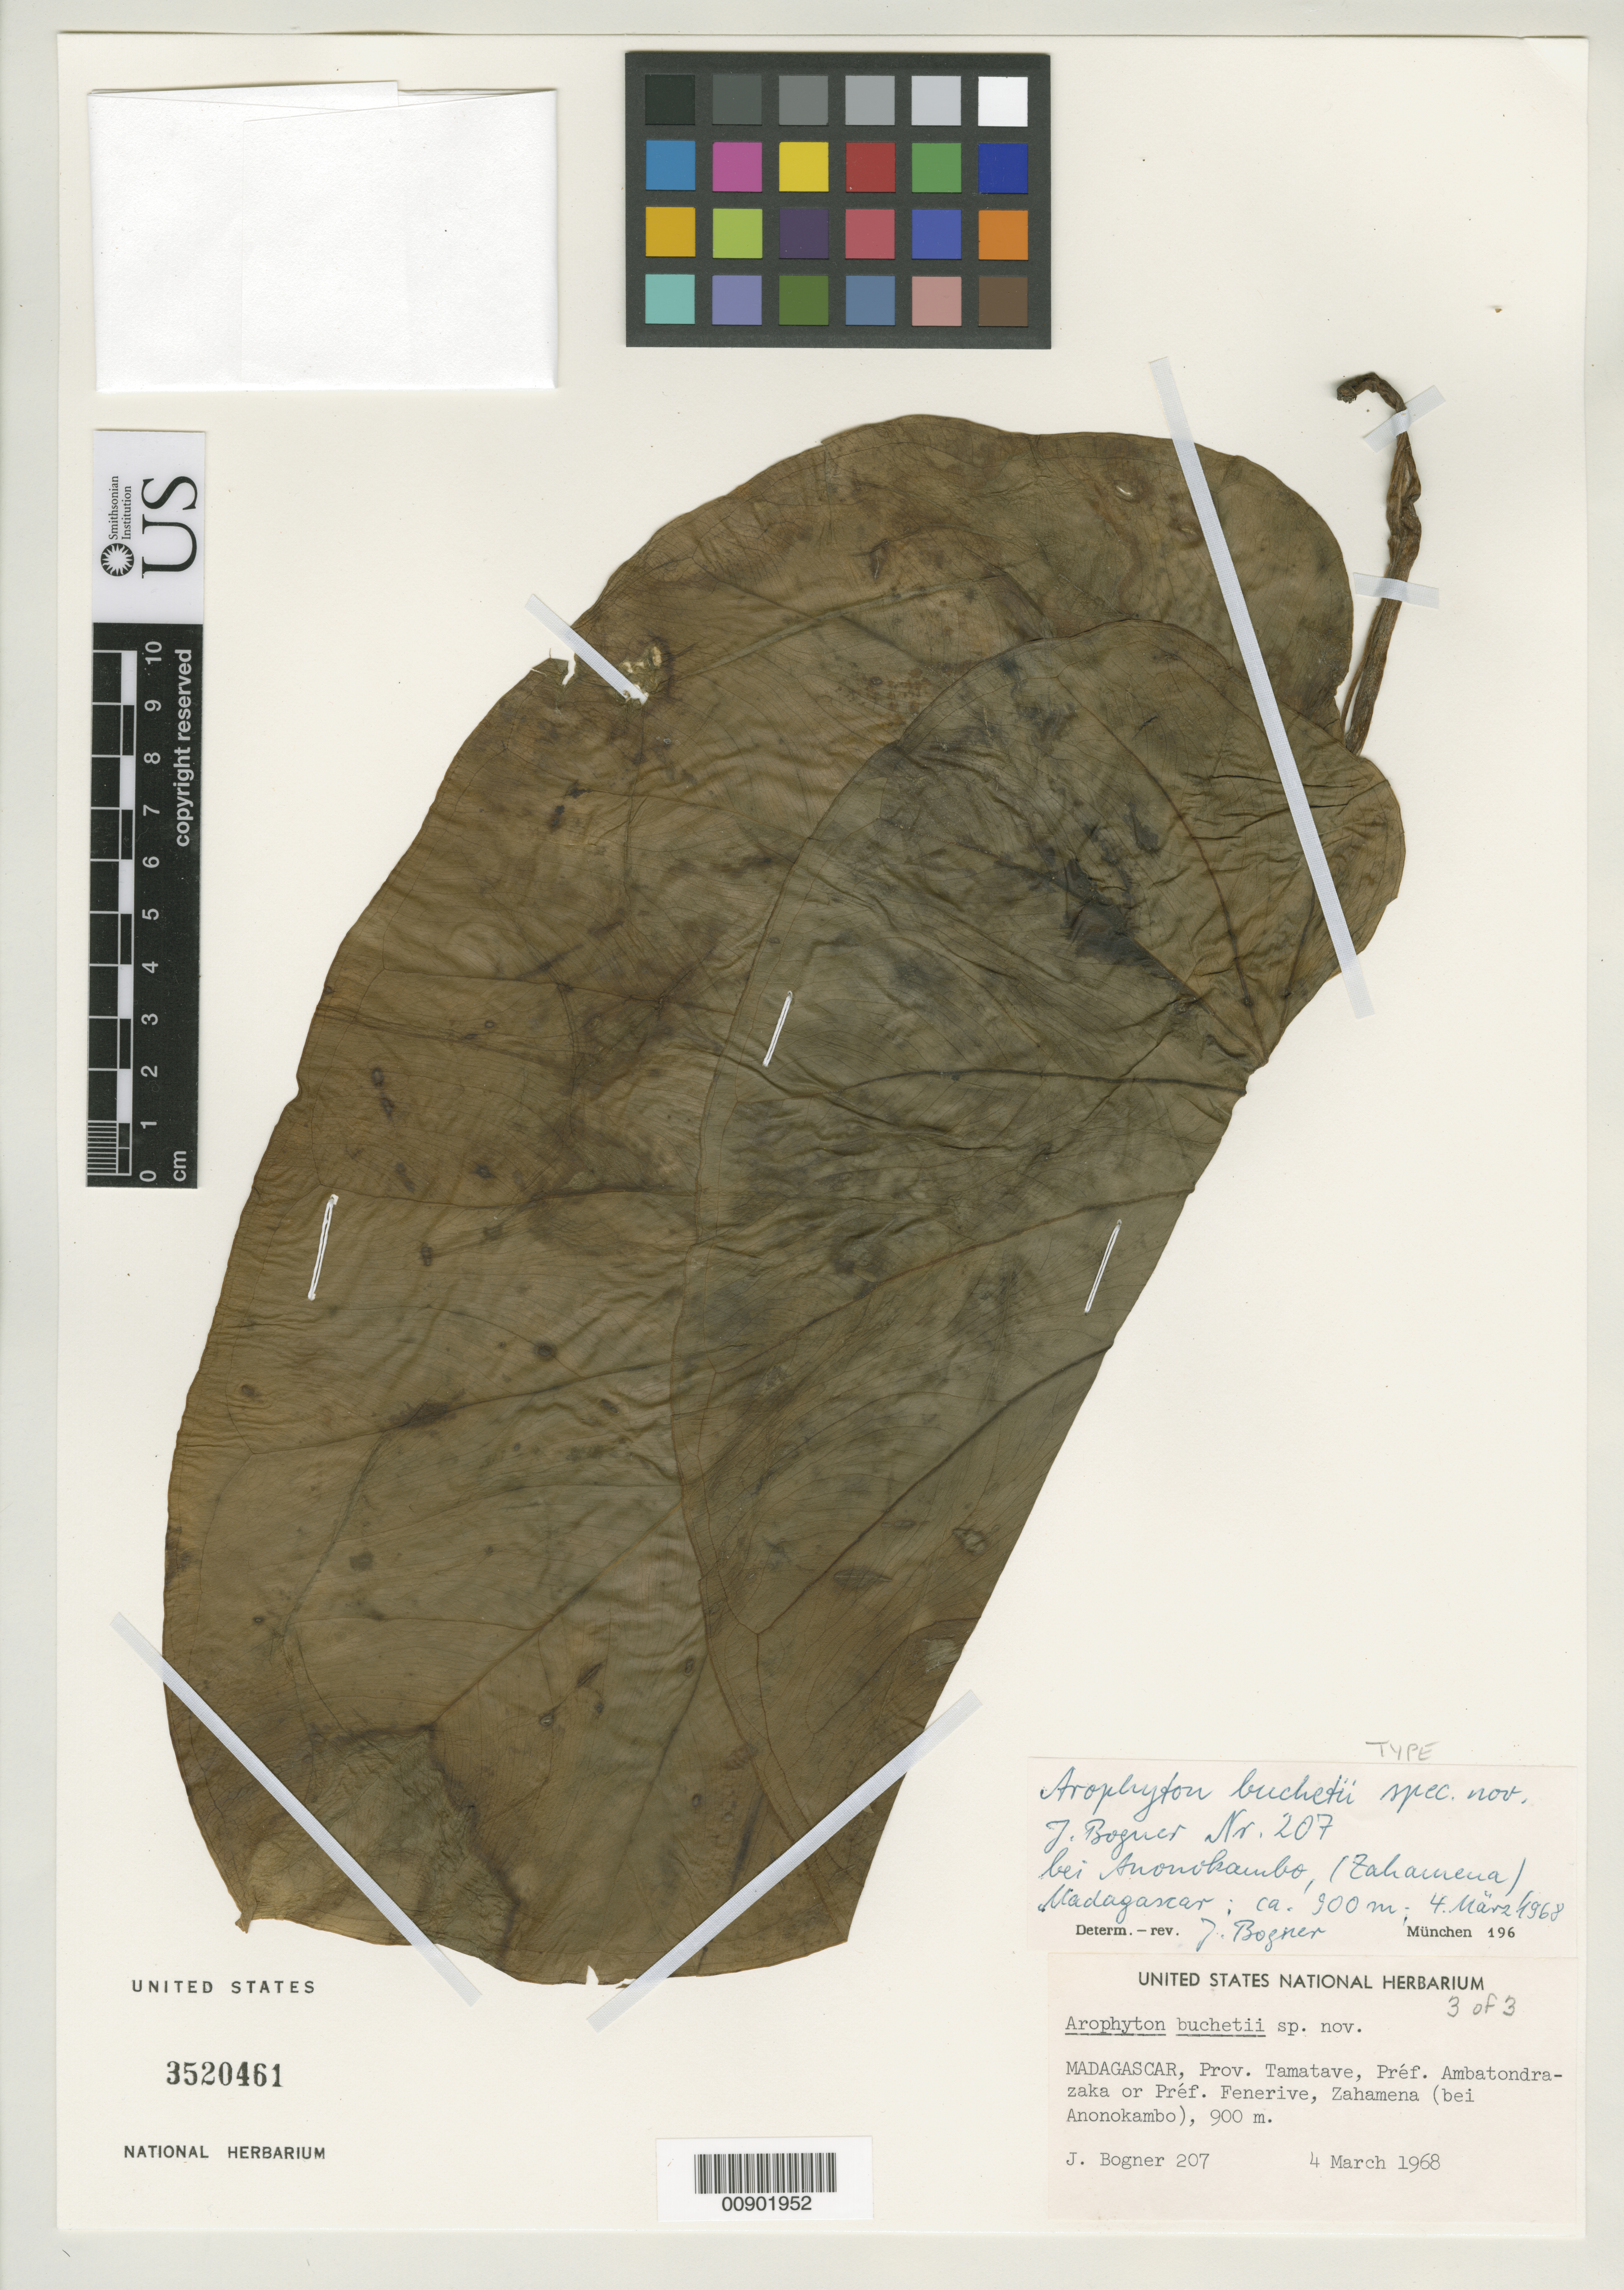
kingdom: Plantae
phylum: Tracheophyta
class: Liliopsida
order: Alismatales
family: Araceae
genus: Arophyton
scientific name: Arophyton buchetii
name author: Bogner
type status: Isotype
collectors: J. Bogner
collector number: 207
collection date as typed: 04 Mar 1968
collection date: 1968-03-04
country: Madagascar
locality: Prov. Tamatave, Préf. Ambatondrazaka or Préf. Fenerive, Zahamena (bei Anonokambo).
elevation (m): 900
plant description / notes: Possibly the holotype? Protologue cites holotype at US but none of several duplicates at US was annotated as such by the author and the protologue does not cite US sheet number.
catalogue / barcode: US 3520461